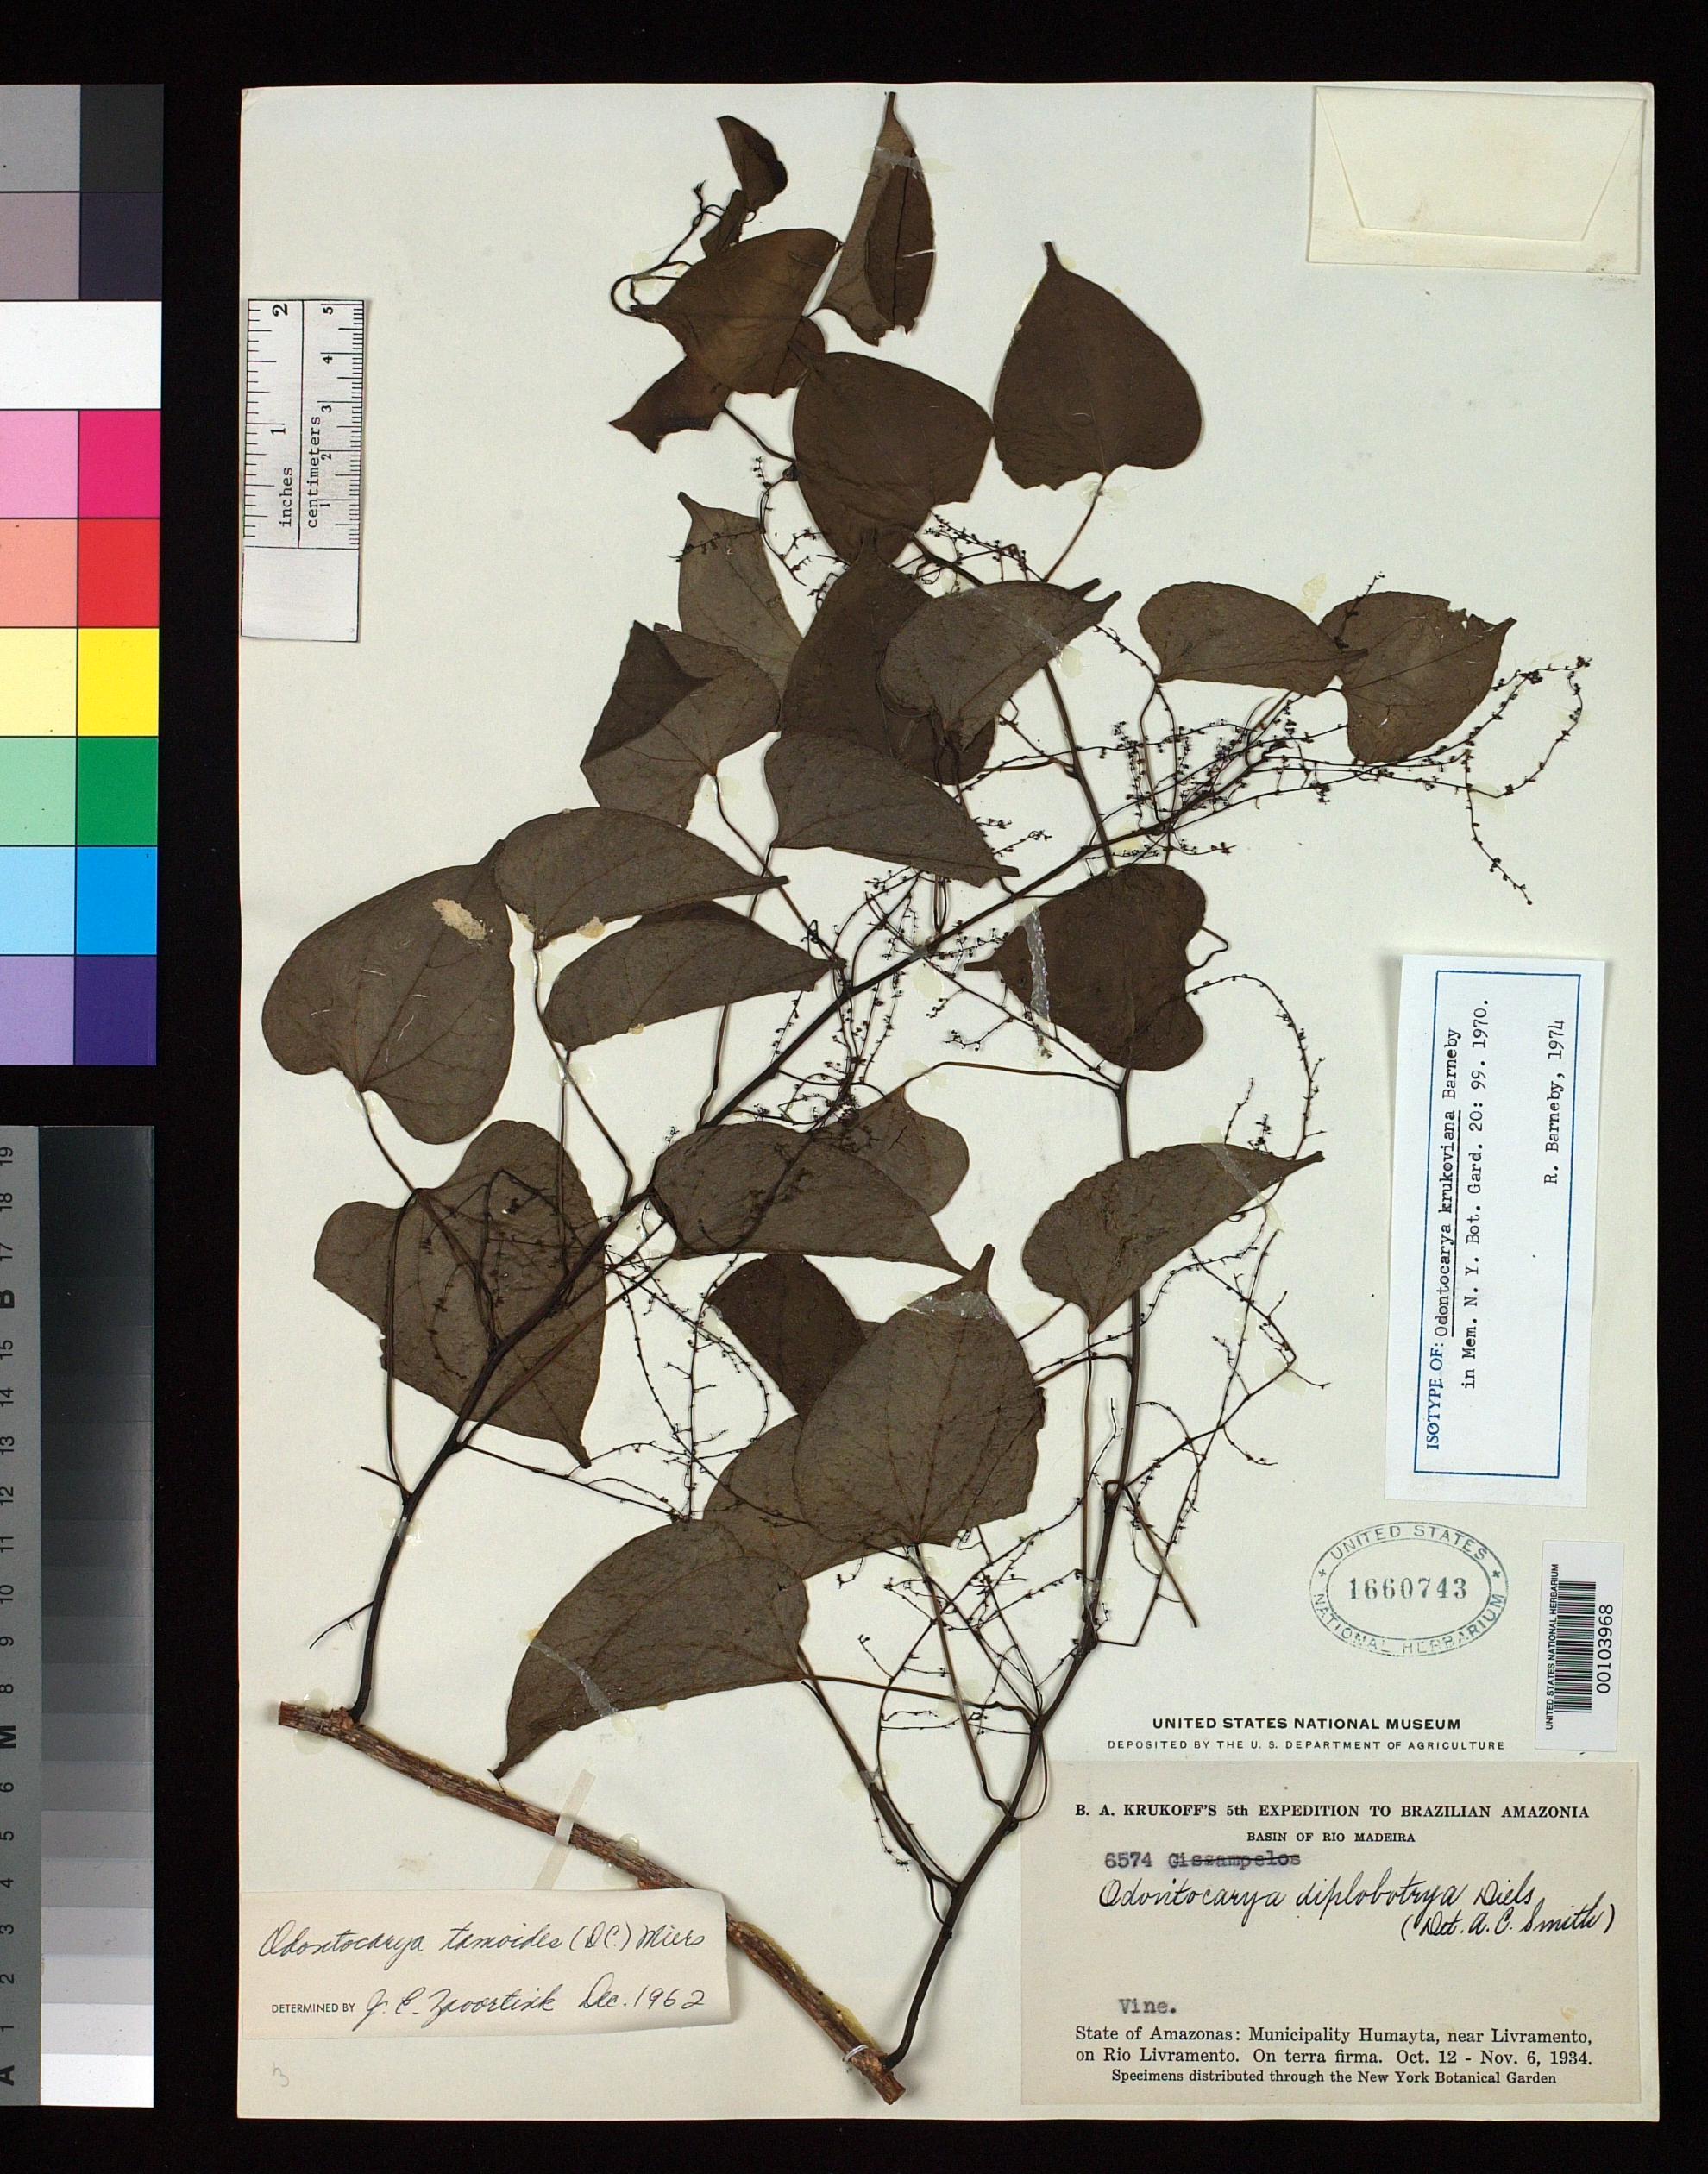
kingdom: Plantae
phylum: Tracheophyta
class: Magnoliopsida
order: Ranunculales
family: Menispermaceae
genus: Odontocarya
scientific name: Odontocarya krukoviana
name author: Barneby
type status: Isotype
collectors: B. A. Krukoff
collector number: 6574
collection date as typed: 12 Oct 1934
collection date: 1934-10-12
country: Brazil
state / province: Amazonas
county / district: Humaitá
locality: Near Livramento on Rio Livramento, Rio Madeiro Basin.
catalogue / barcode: US 1660743